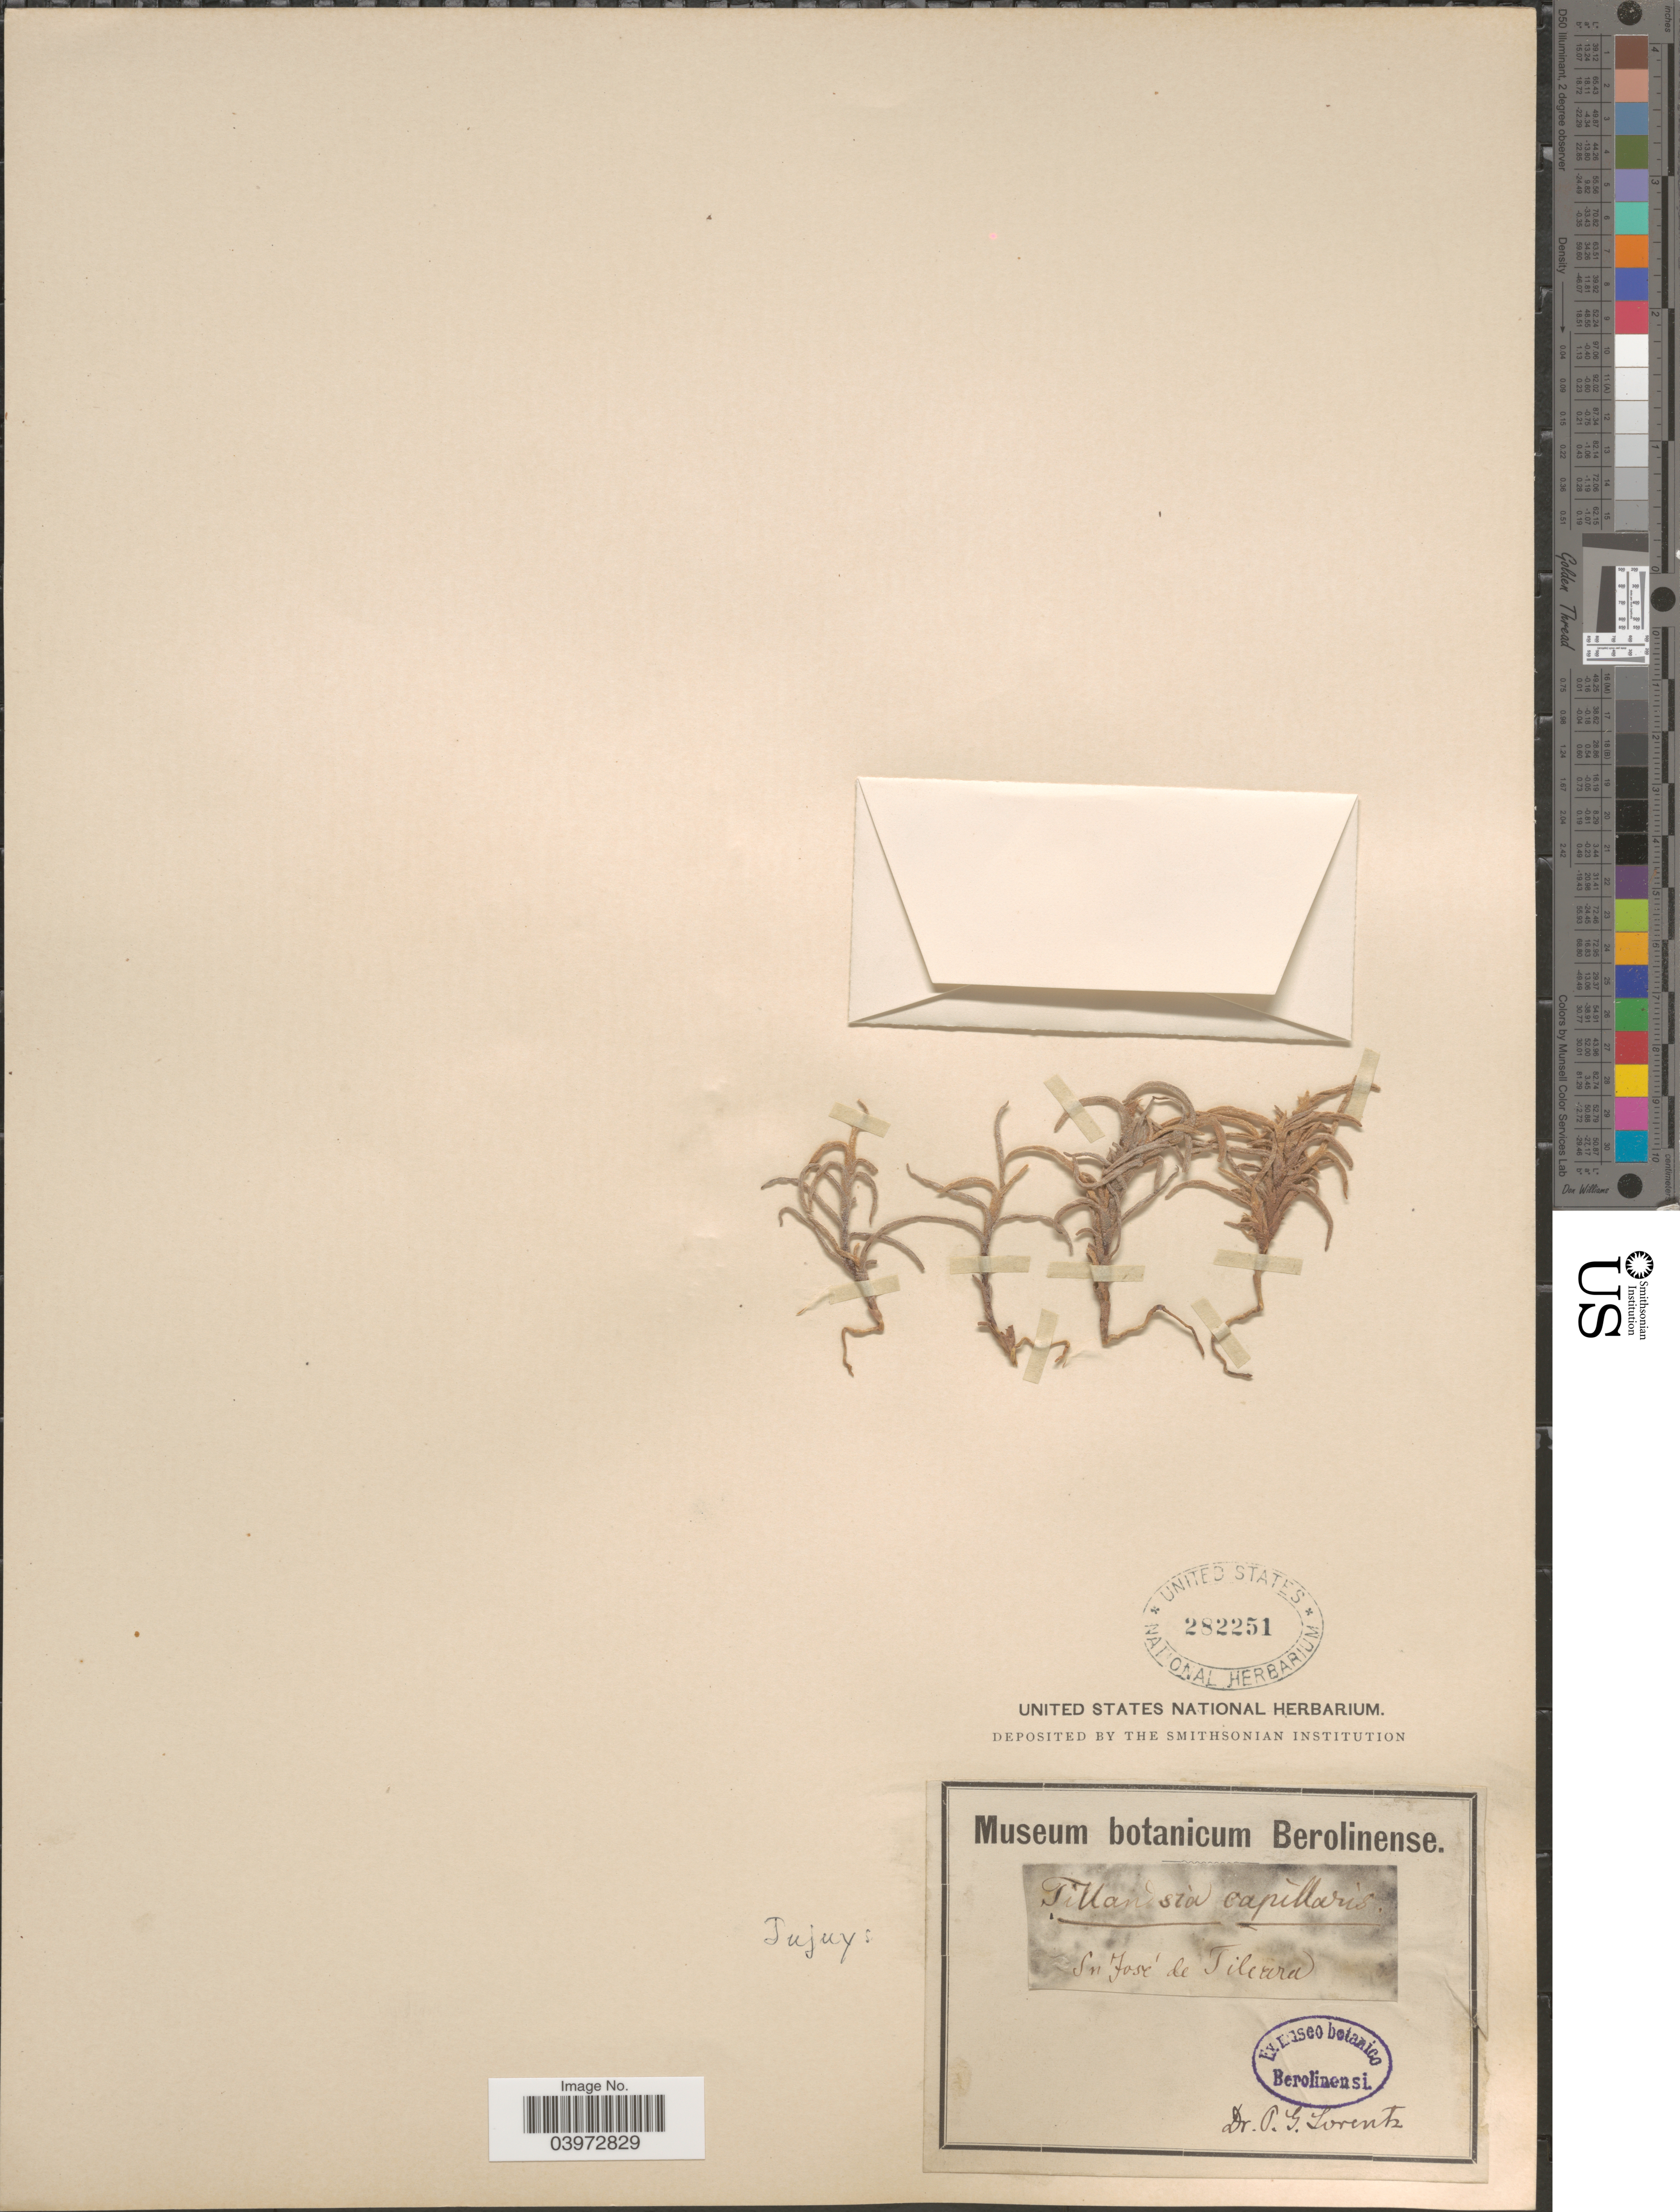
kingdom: Plantae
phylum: Tracheophyta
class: Liliopsida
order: Poales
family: Bromeliaceae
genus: Tillandsia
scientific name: Tillandsia capillaris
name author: Ruiz & Pav.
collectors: P. G. Lorentz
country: Argentina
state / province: Jujuy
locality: Sn José de Tilerira.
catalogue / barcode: US 282251